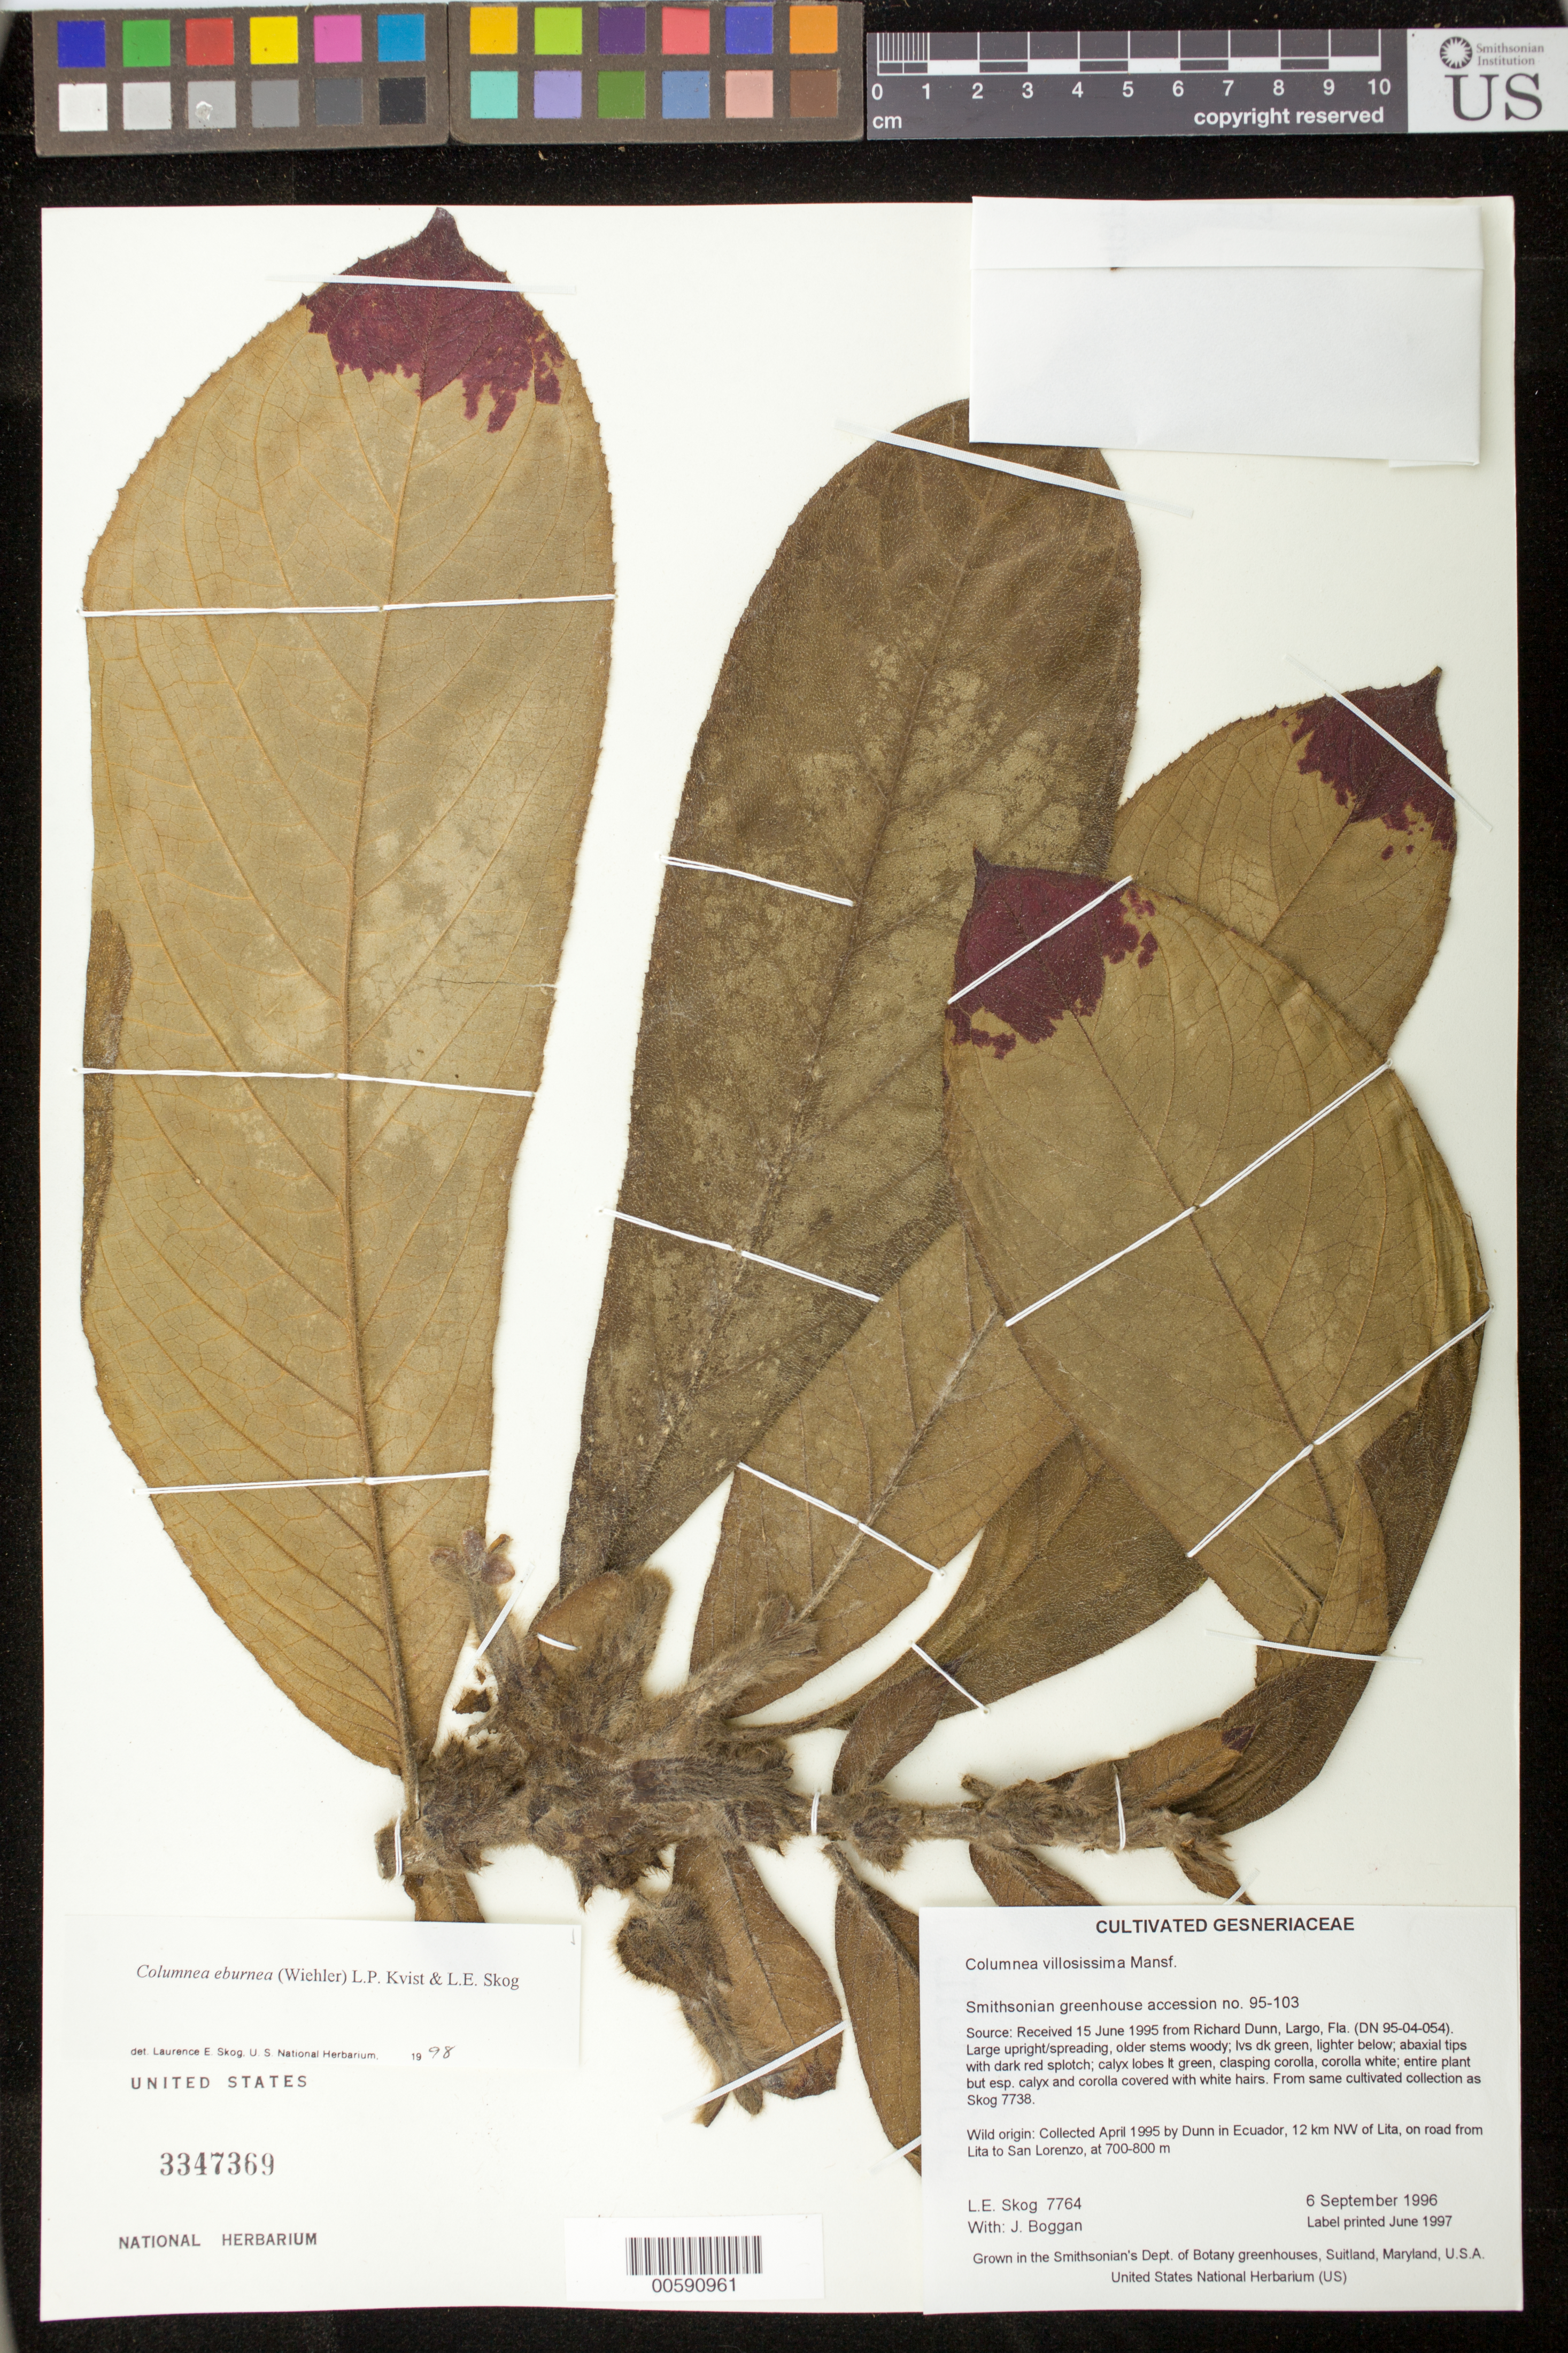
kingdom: Plantae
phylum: Tracheophyta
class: Magnoliopsida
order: Lamiales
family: Gesneriaceae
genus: Columnea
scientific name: Columnea eburnea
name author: (Wiehler) L.P. Kvist & L.E. Skog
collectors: L. E. Skog & J. K. Boggan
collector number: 7764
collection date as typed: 06 Sep 1996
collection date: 1996-09-06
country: Ecuador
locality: Grown in the Smithsonian's Dept. of Botany greenhouses, Suitland, Maryland, U.S.A.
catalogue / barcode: US 3347369